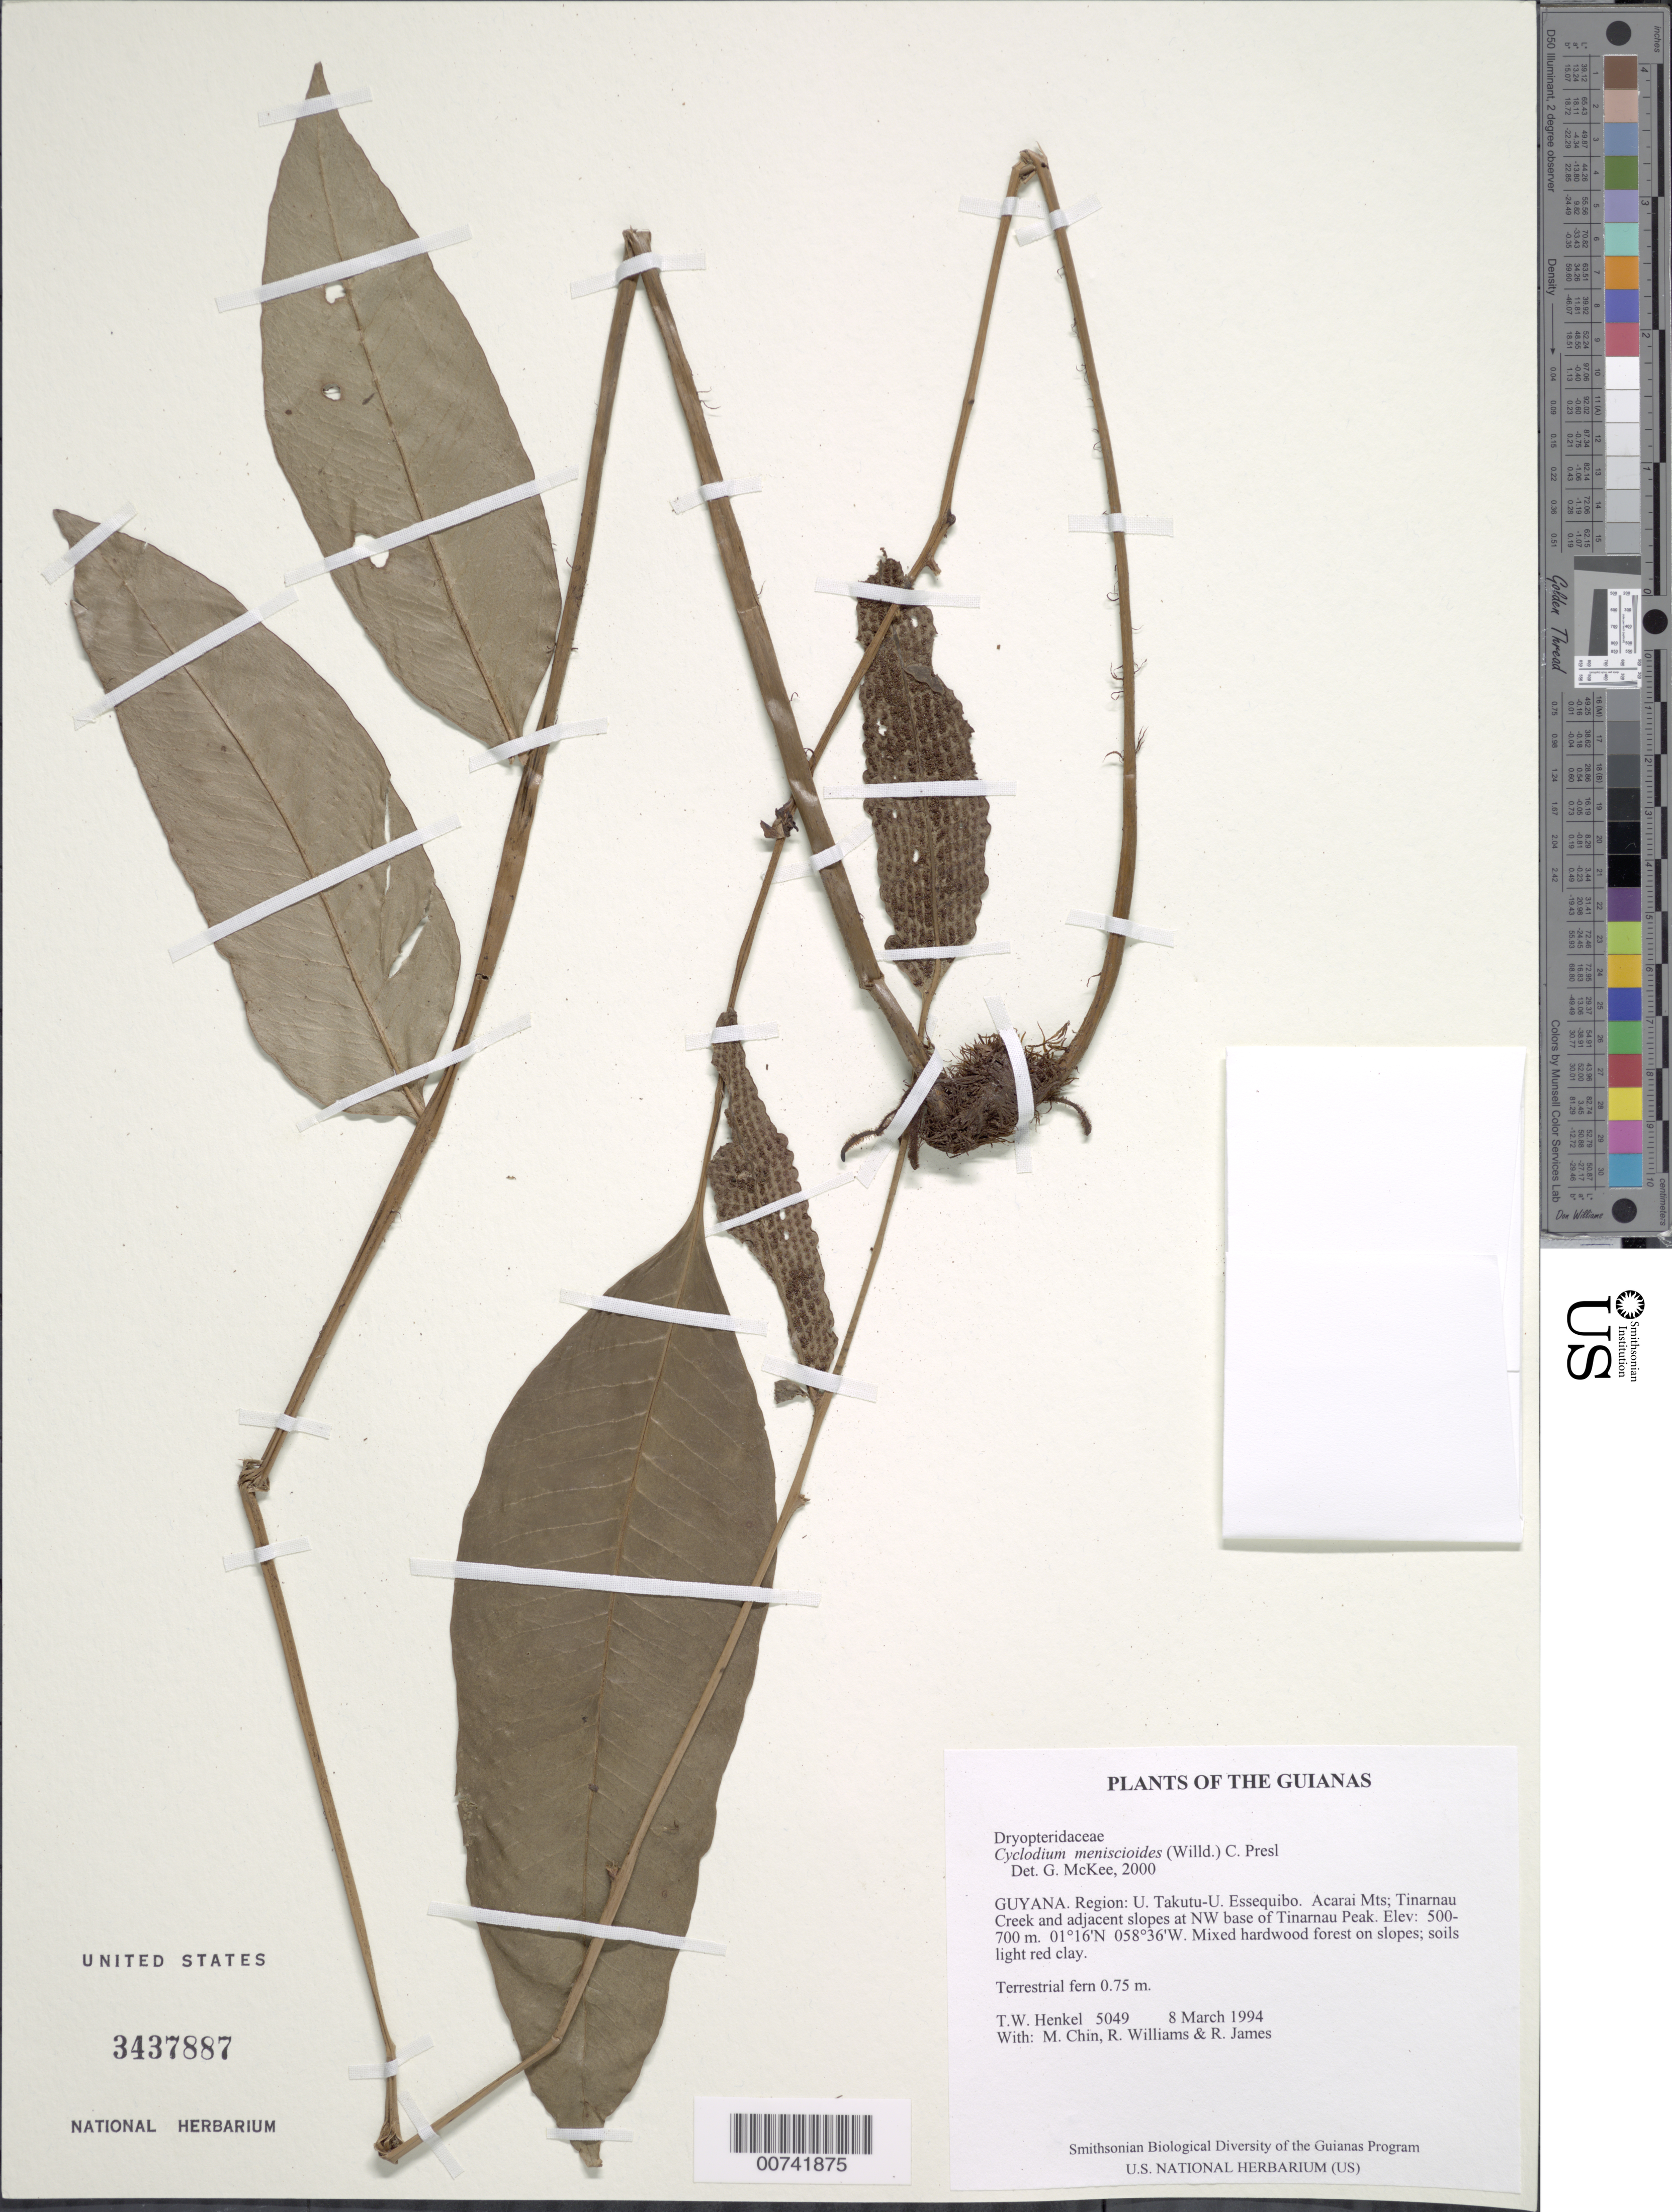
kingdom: Plantae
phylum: Tracheophyta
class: Polypodiopsida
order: Polypodiales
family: Dryopteridaceae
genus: Cyclodium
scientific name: Cyclodium meniscioides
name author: (Willd.) C. Presl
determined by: McKee, G. S., (US), NMNH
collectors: T. Henkel, M. Chin, R. Williams & R. James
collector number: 5049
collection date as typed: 8 March 1994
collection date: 1994-03-08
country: Guyana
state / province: U. Takutu-U. Essequibo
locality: Acarai Mts; Tinarnau Creek and adjacent slopes at NW base of Tinarnau Peak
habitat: Mixed hardwood forest on slopes; soils light red clay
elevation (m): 500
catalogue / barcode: US 3437887